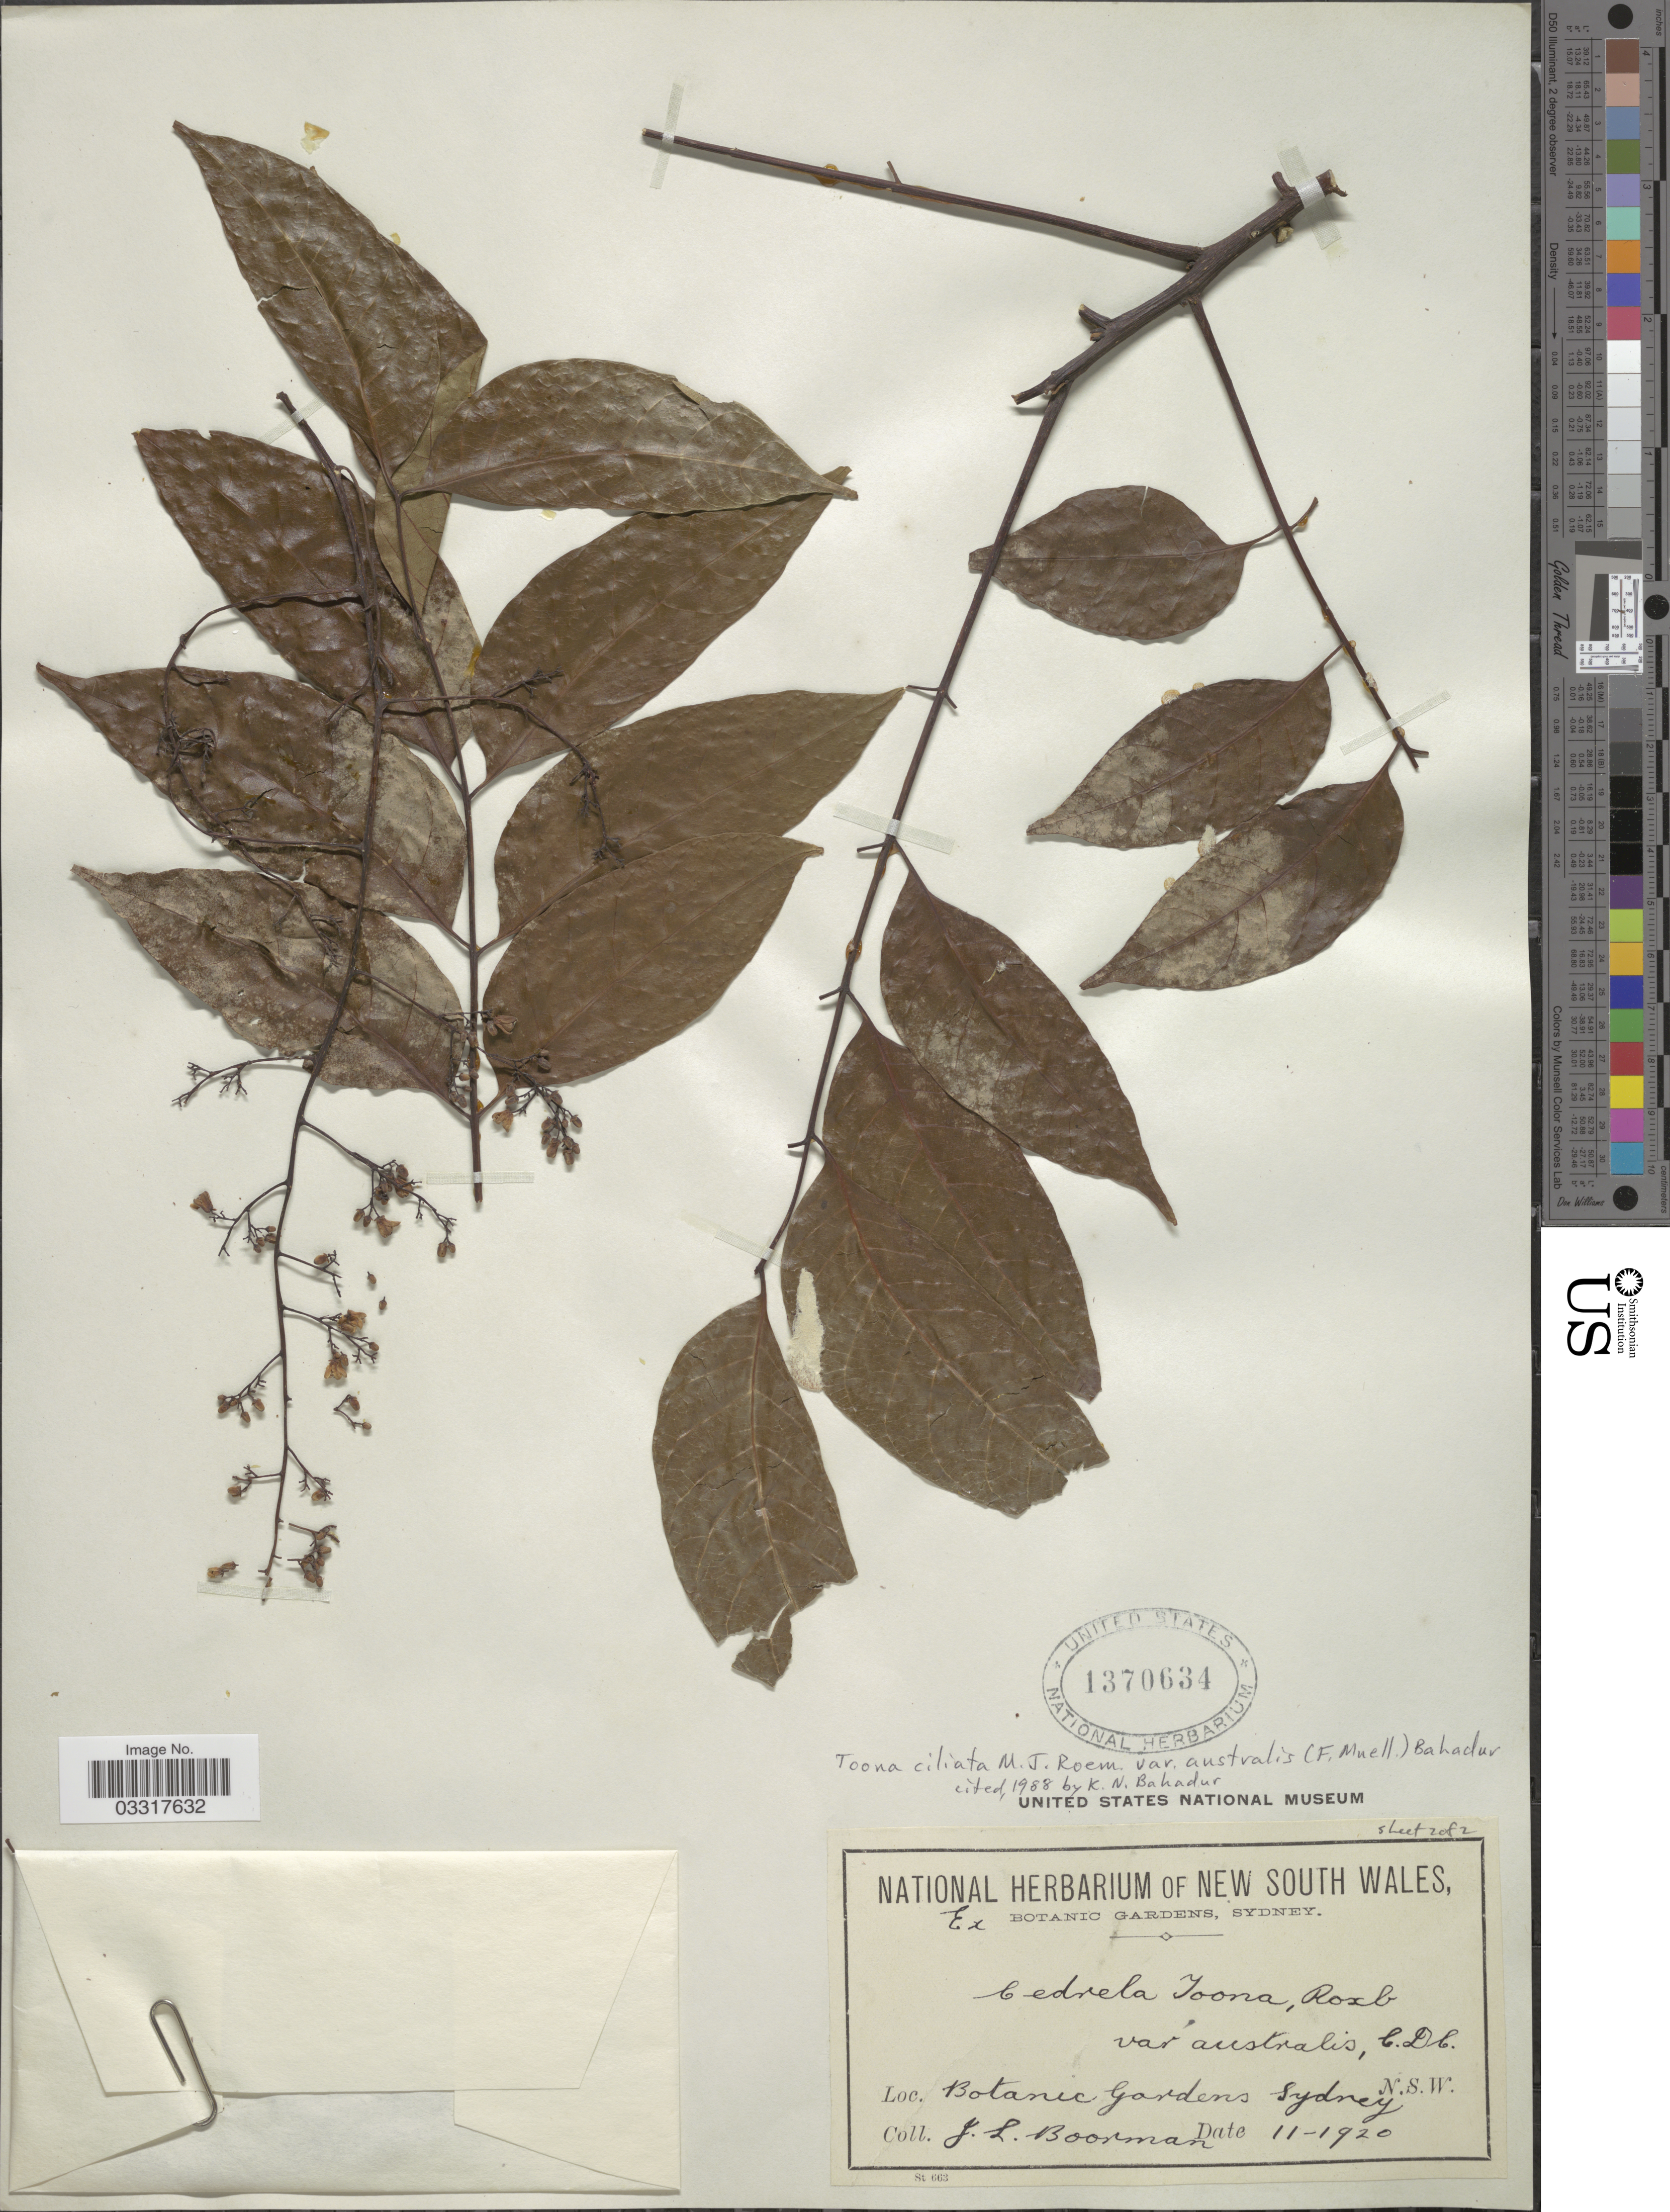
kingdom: Plantae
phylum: Tracheophyta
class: Magnoliopsida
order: Sapindales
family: Meliaceae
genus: Toona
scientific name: Toona ciliata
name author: M. Roem.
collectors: J. Boorman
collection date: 1920-11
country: Australia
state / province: New South Wales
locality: Botanic Gardens Sydney.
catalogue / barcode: US 1370634